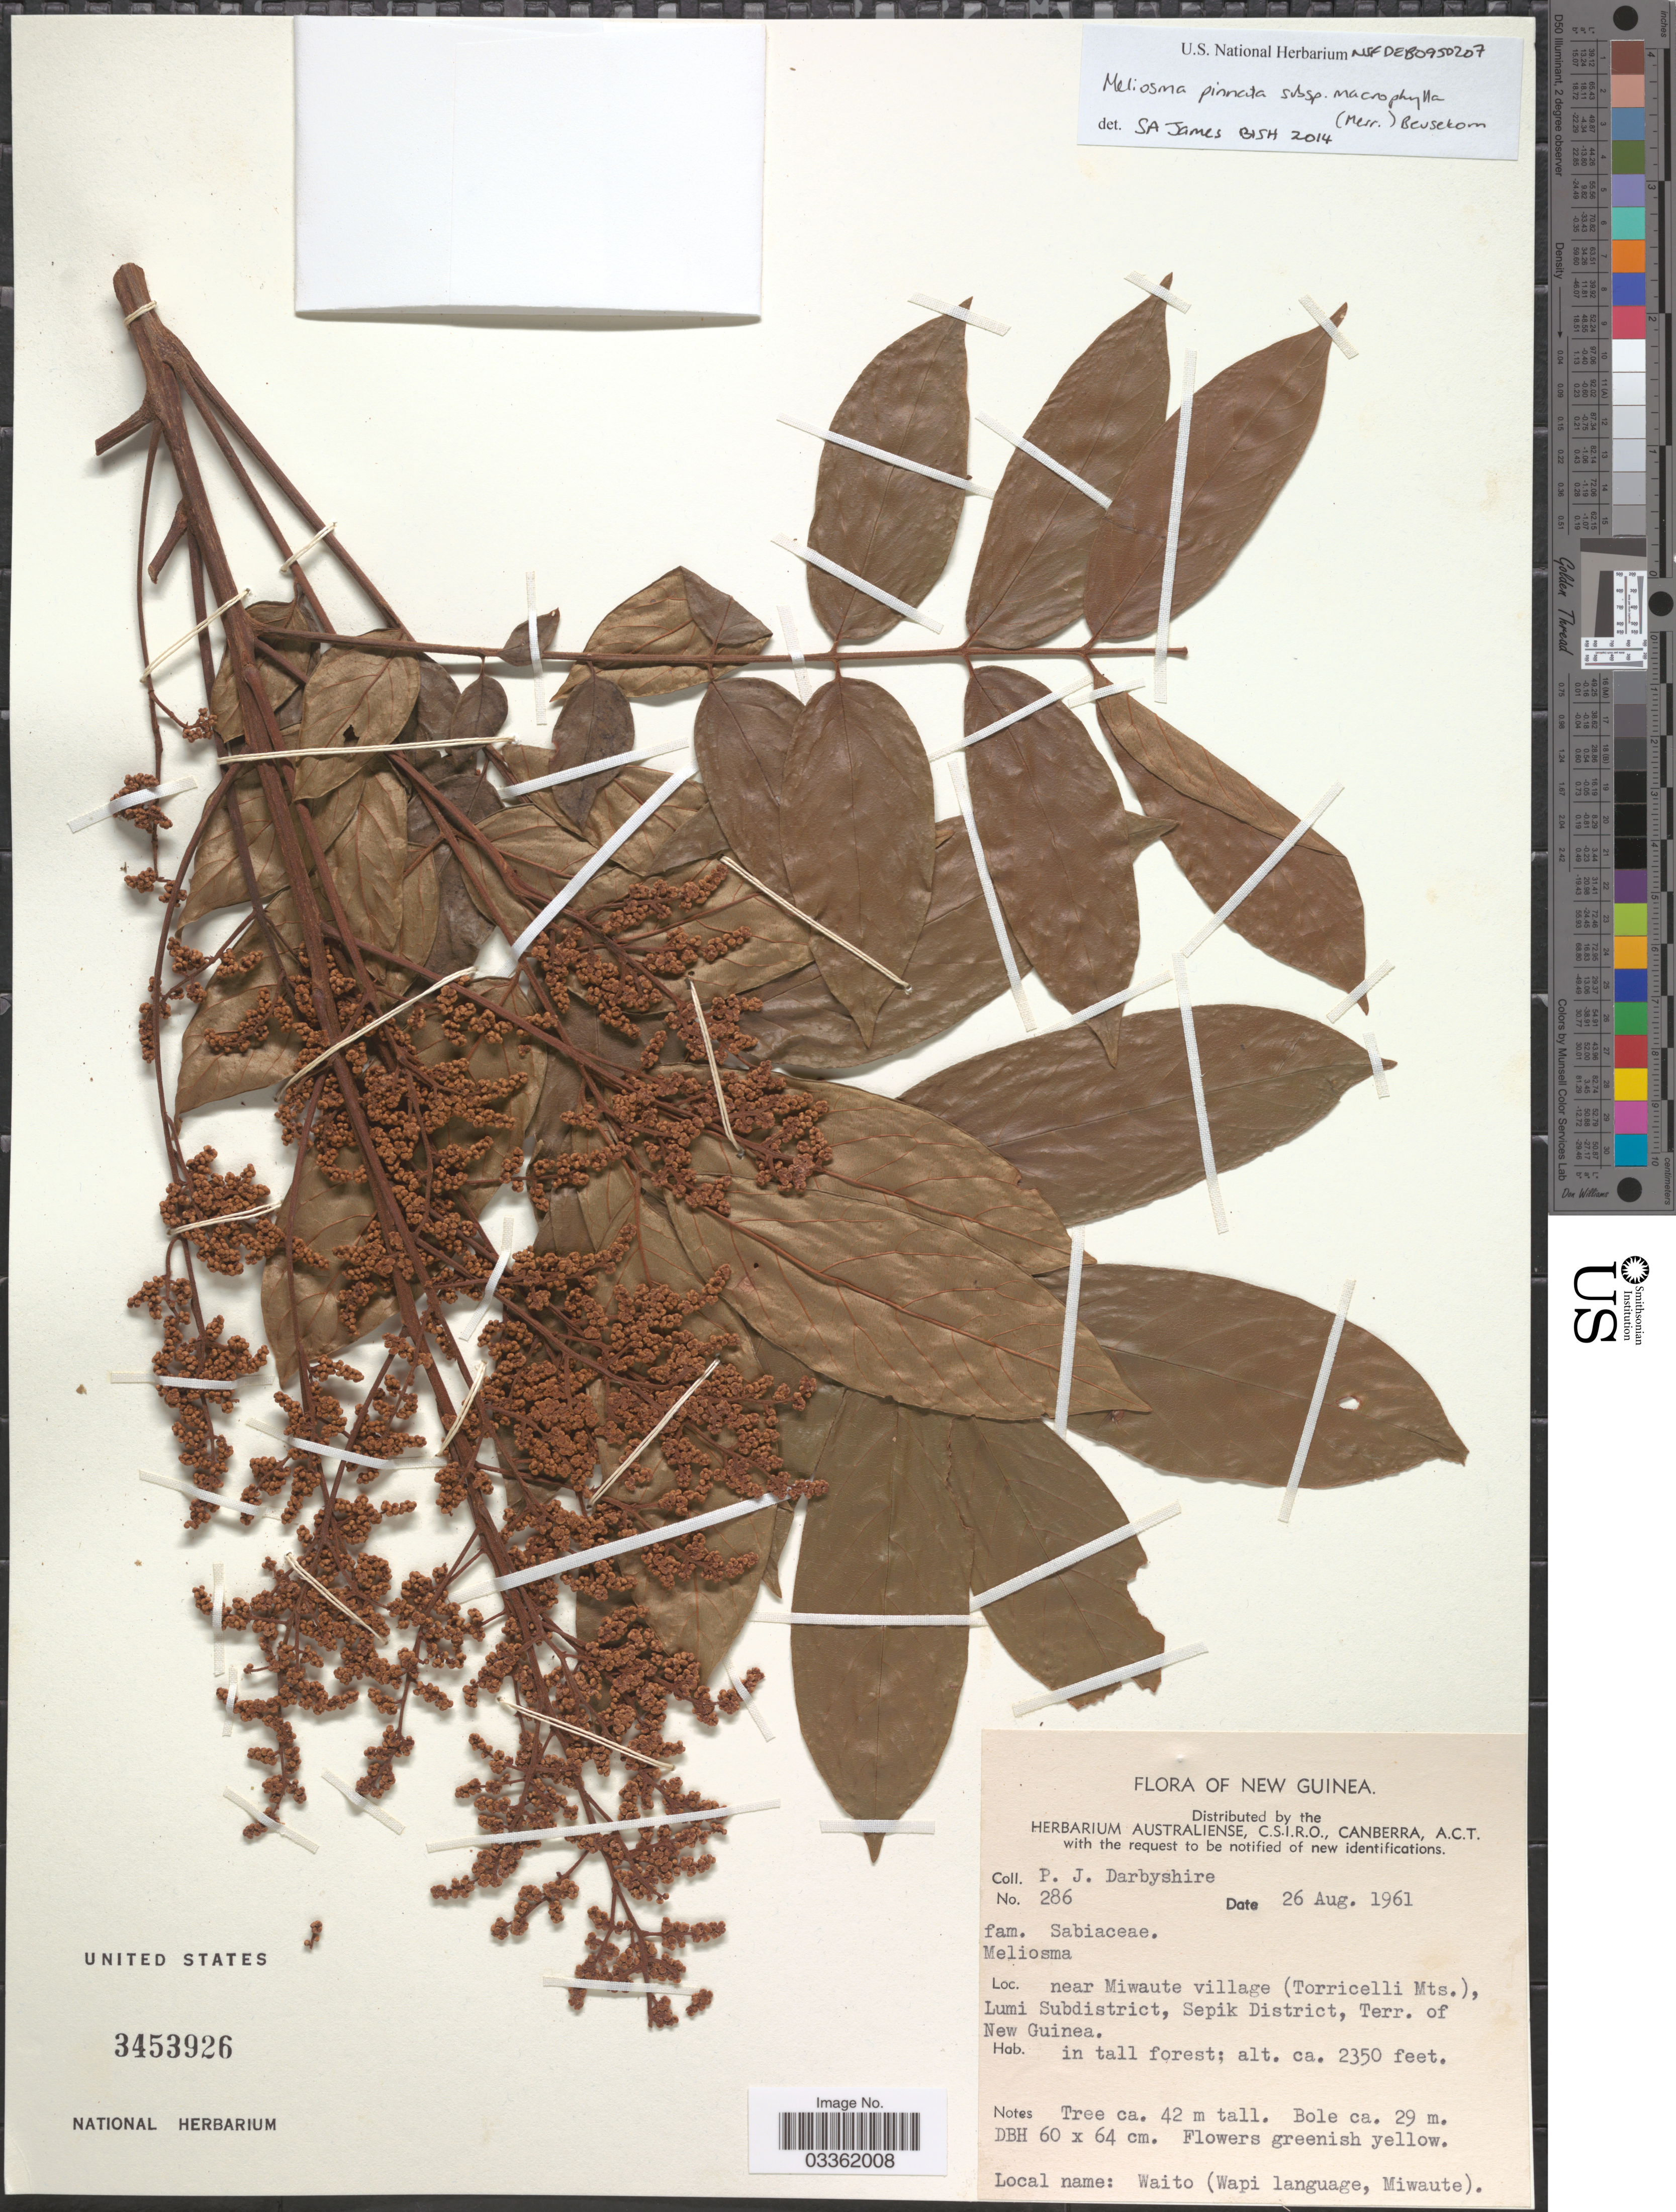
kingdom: Plantae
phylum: Tracheophyta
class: Magnoliopsida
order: Proteales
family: Sabiaceae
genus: Meliosma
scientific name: Meliosma macrophylla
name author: Merr.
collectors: P. Darbyshire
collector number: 286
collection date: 1961-08-26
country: Papua New Guinea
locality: New Guinea. Near Miwaute village (Torricelli Mts.), Lumi Subdistrict, Sepik District, Terr. of New Guinea.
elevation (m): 716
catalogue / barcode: US 3453926